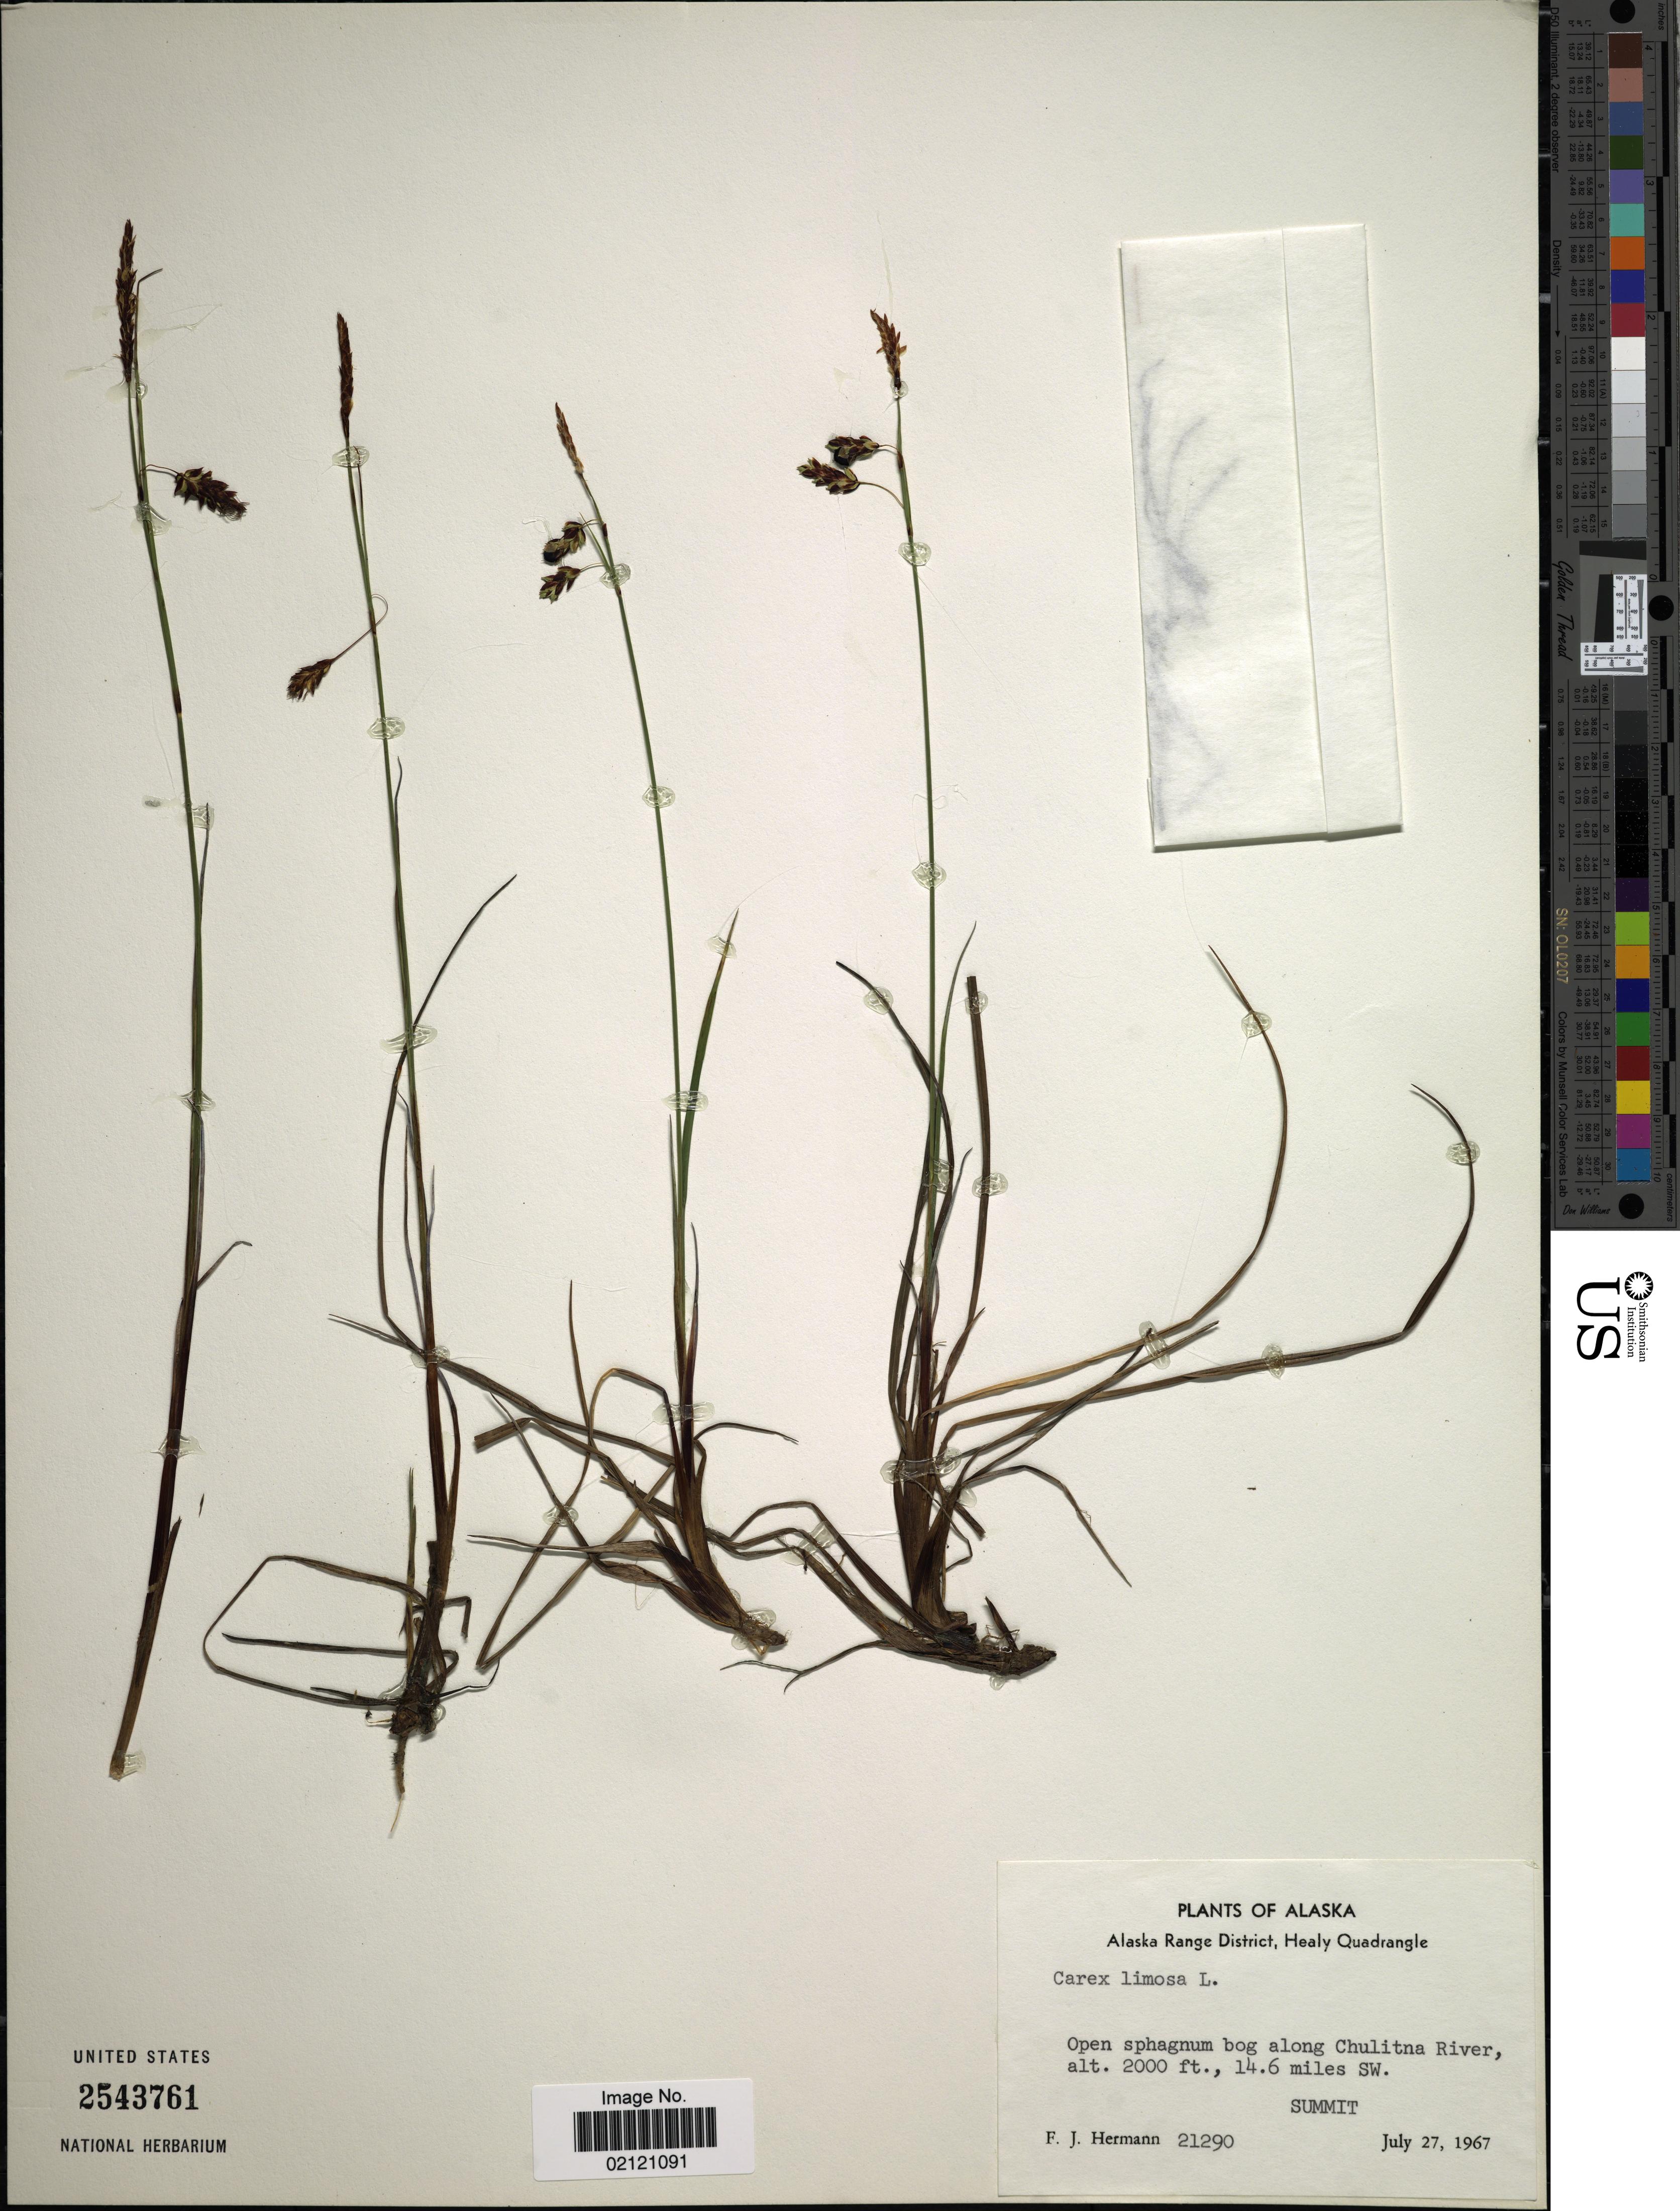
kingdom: Plantae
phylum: Tracheophyta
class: Liliopsida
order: Poales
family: Cyperaceae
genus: Carex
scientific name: Carex limosa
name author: L.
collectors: F. J. Hermann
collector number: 21290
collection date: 1967-07-27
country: United States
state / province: Alaska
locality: Alaska Range District, Healy Quadrangle, Open sphagnum bog along Chulitna River, 14.6 miles SW, Summit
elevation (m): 610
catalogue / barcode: US 2543761